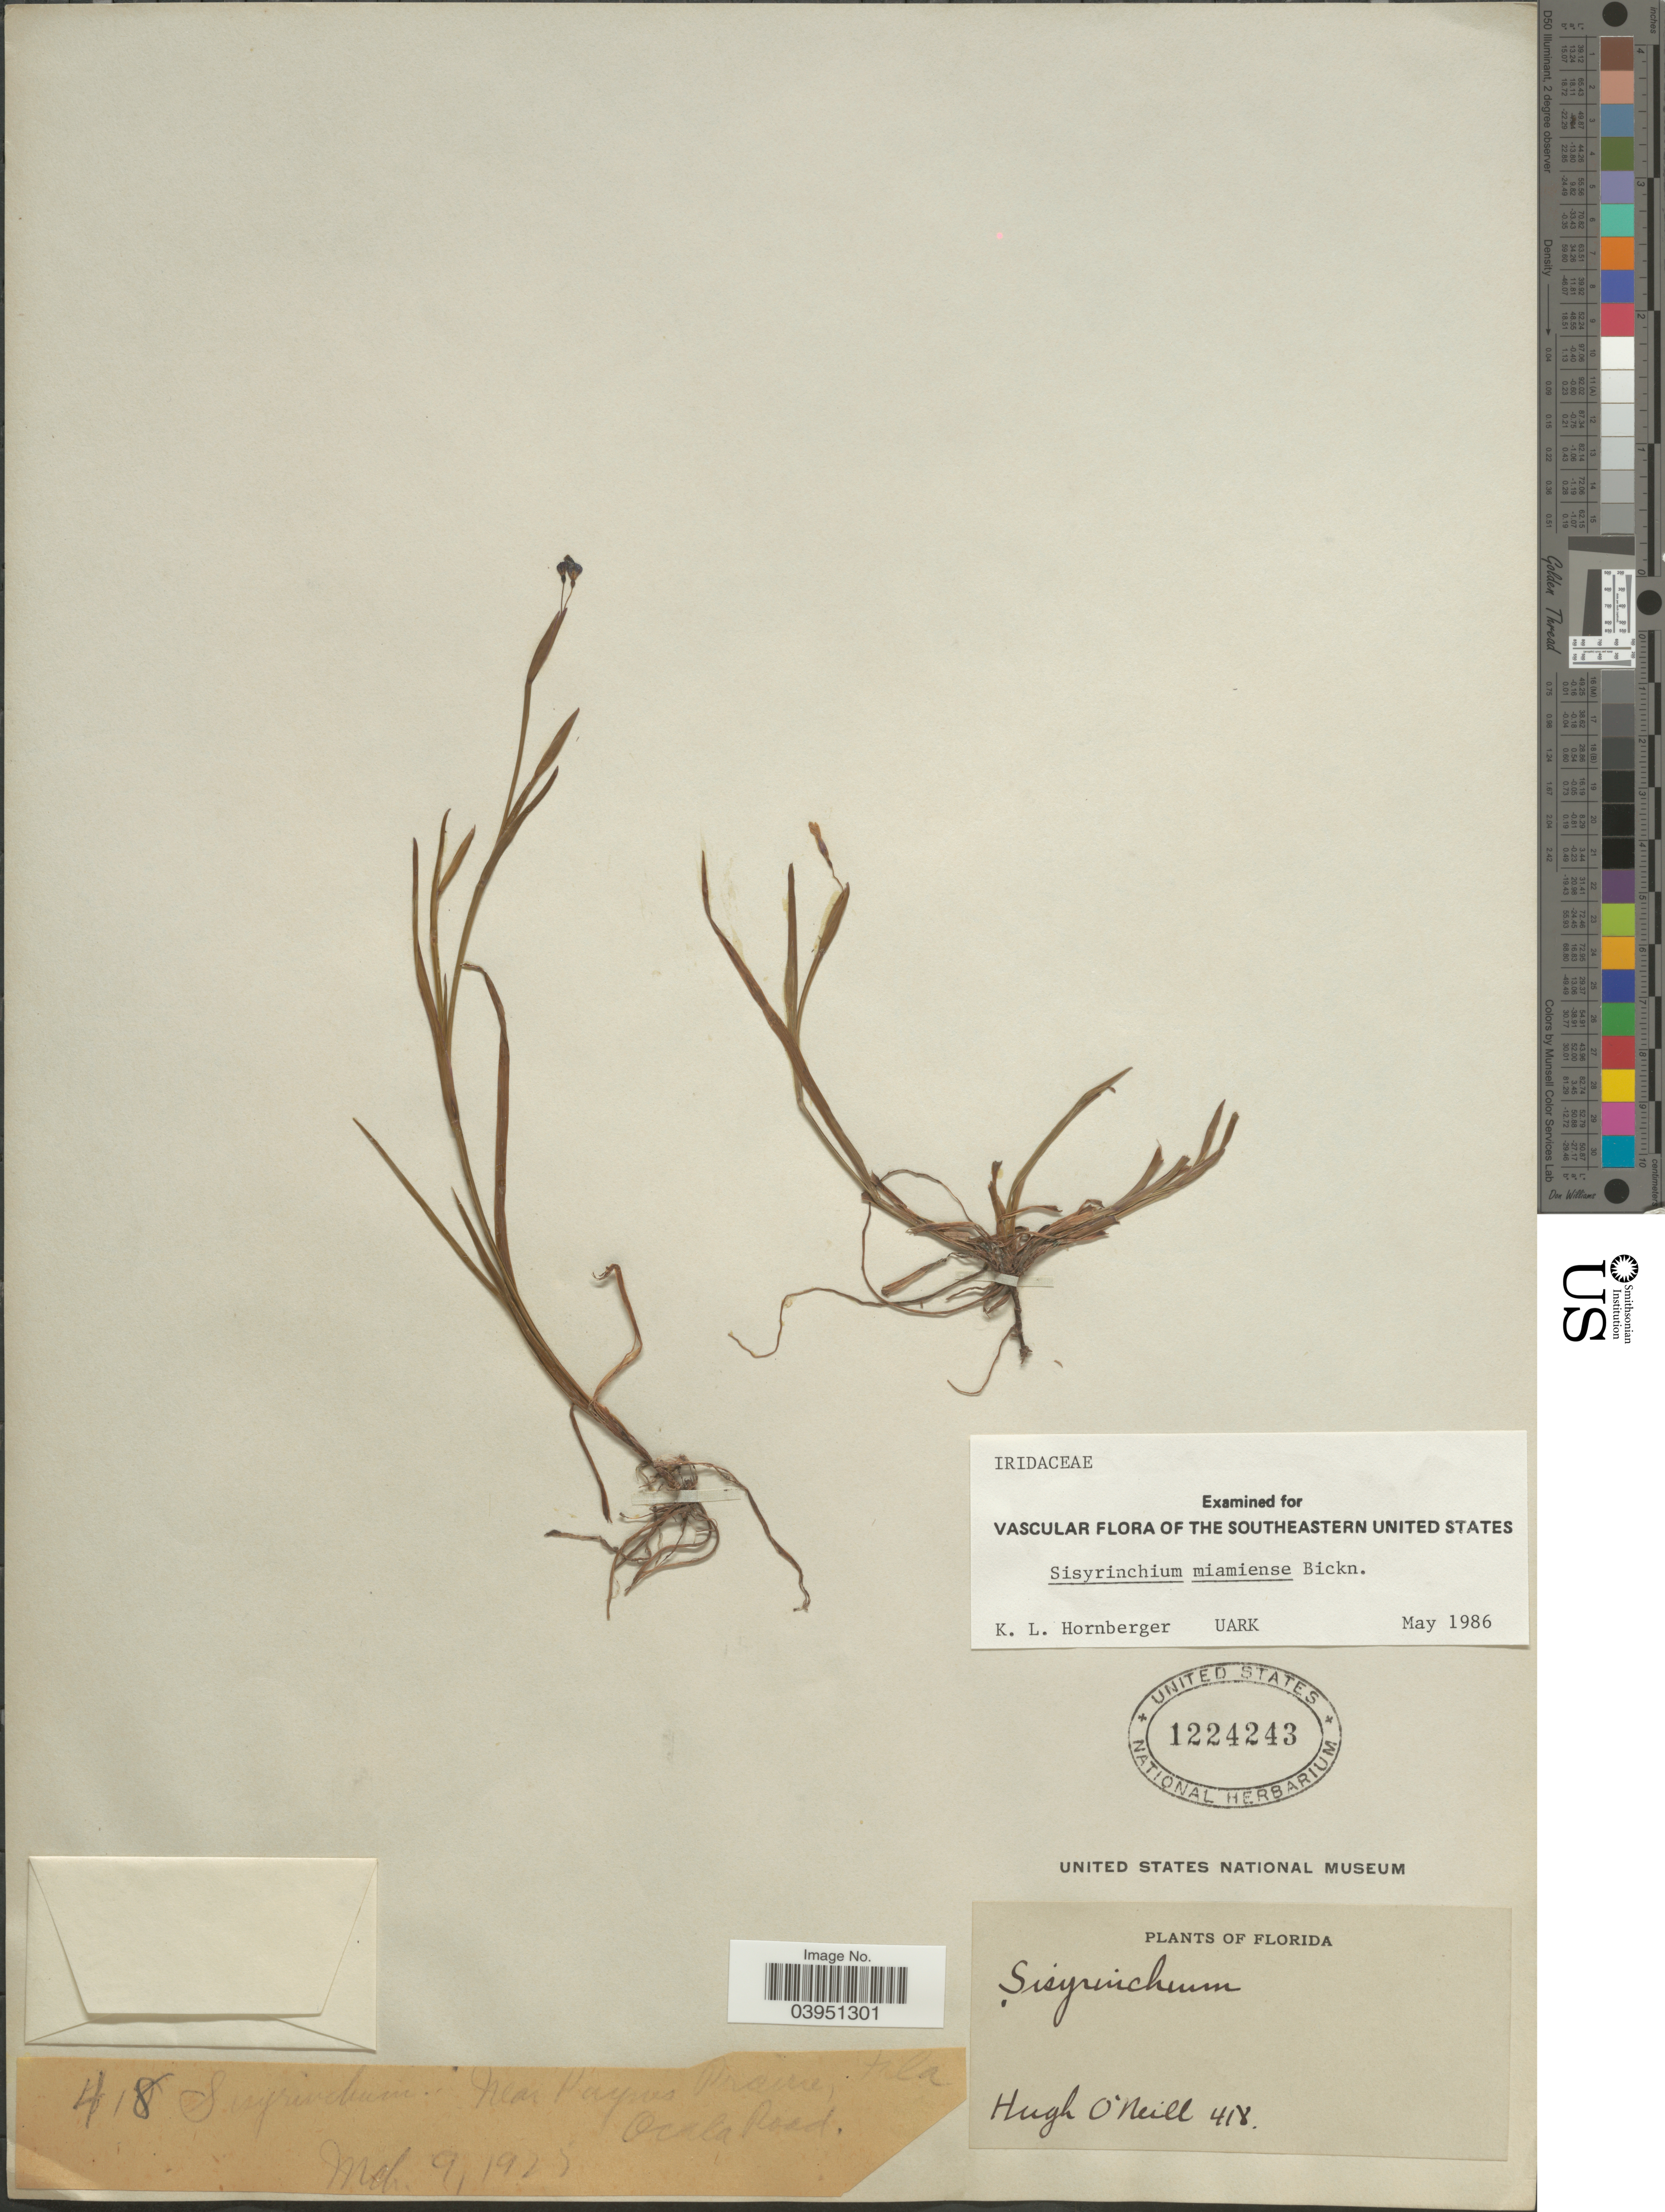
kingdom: Plantae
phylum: Tracheophyta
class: Liliopsida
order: Asparagales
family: Iridaceae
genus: Sisyrinchium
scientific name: Sisyrinchium miamiense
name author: E.P. Bicknell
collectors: H. O'Neill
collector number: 418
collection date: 1925-03-09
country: United States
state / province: Florida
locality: Near Paynes Prairie, Ocala Road.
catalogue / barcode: US 1224243